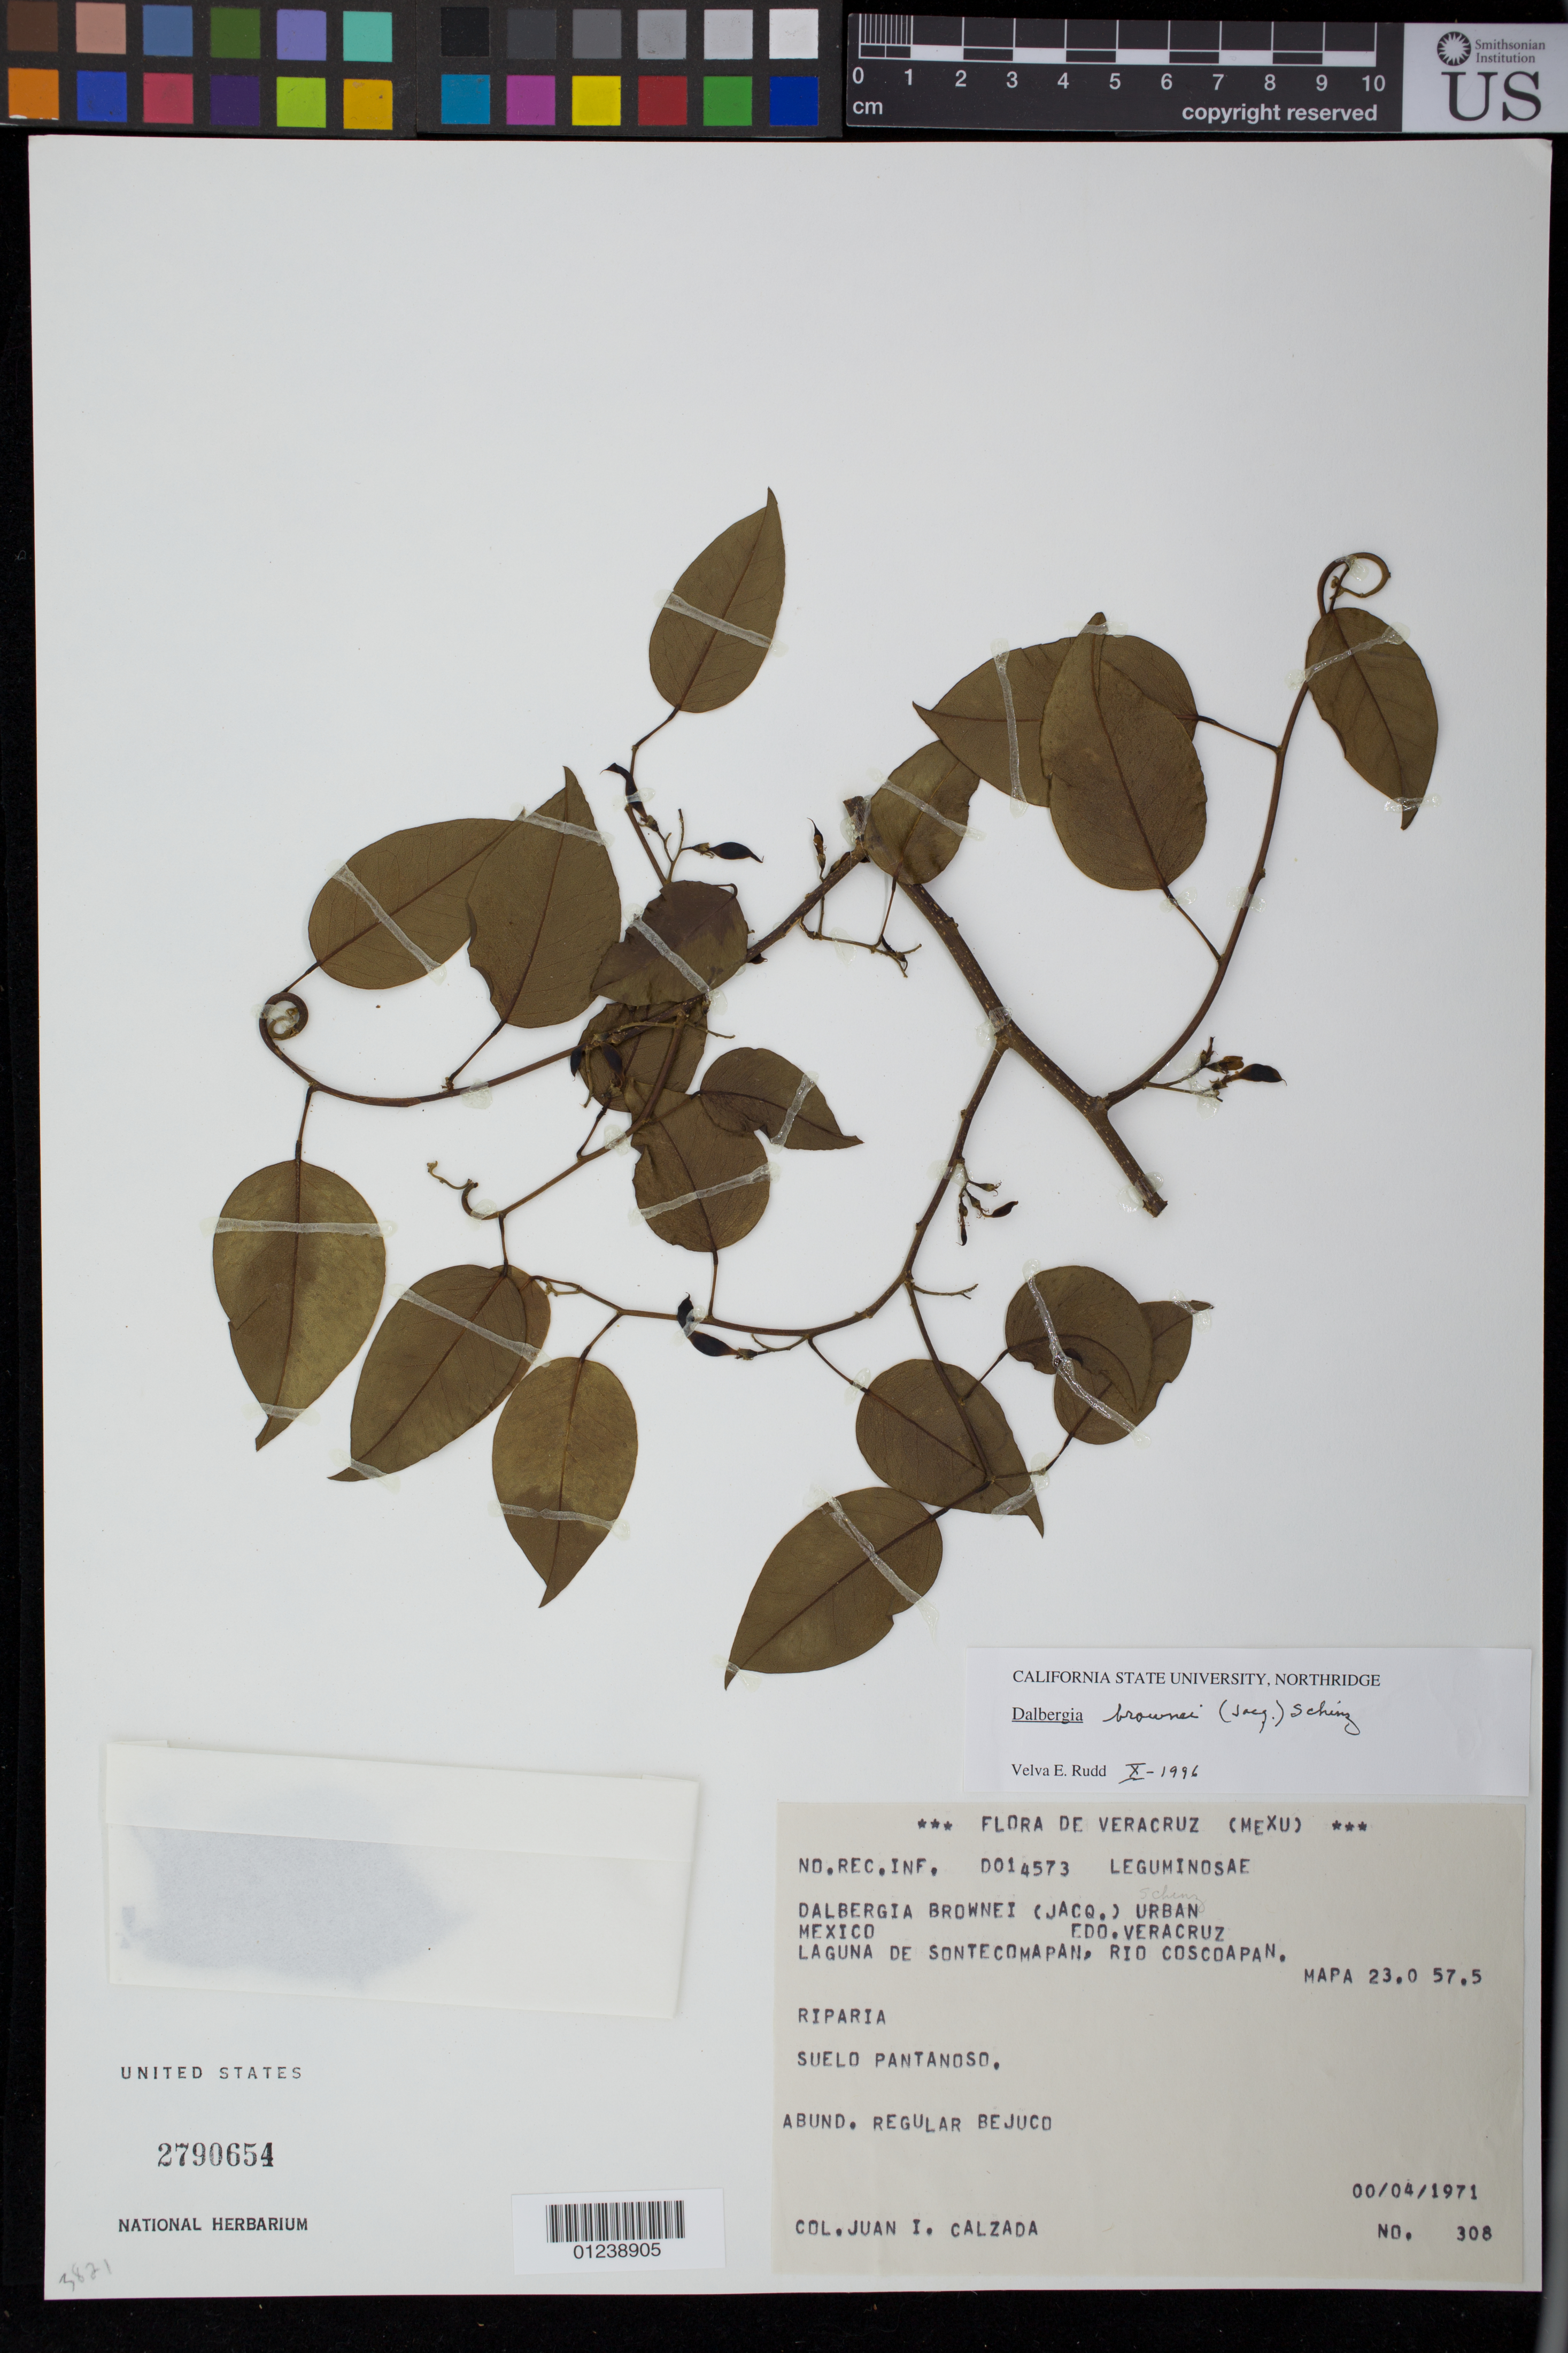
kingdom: Plantae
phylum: Tracheophyta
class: Magnoliopsida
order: Fabales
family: Fabaceae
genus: Dalbergia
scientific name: Dalbergia brownei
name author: (Jacq.) Schinz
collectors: J. Calzada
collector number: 308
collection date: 1971-04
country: Mexico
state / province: Veracruz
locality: Laguna de Sontecomapan, Rio Coscoapan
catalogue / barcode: US 2790654